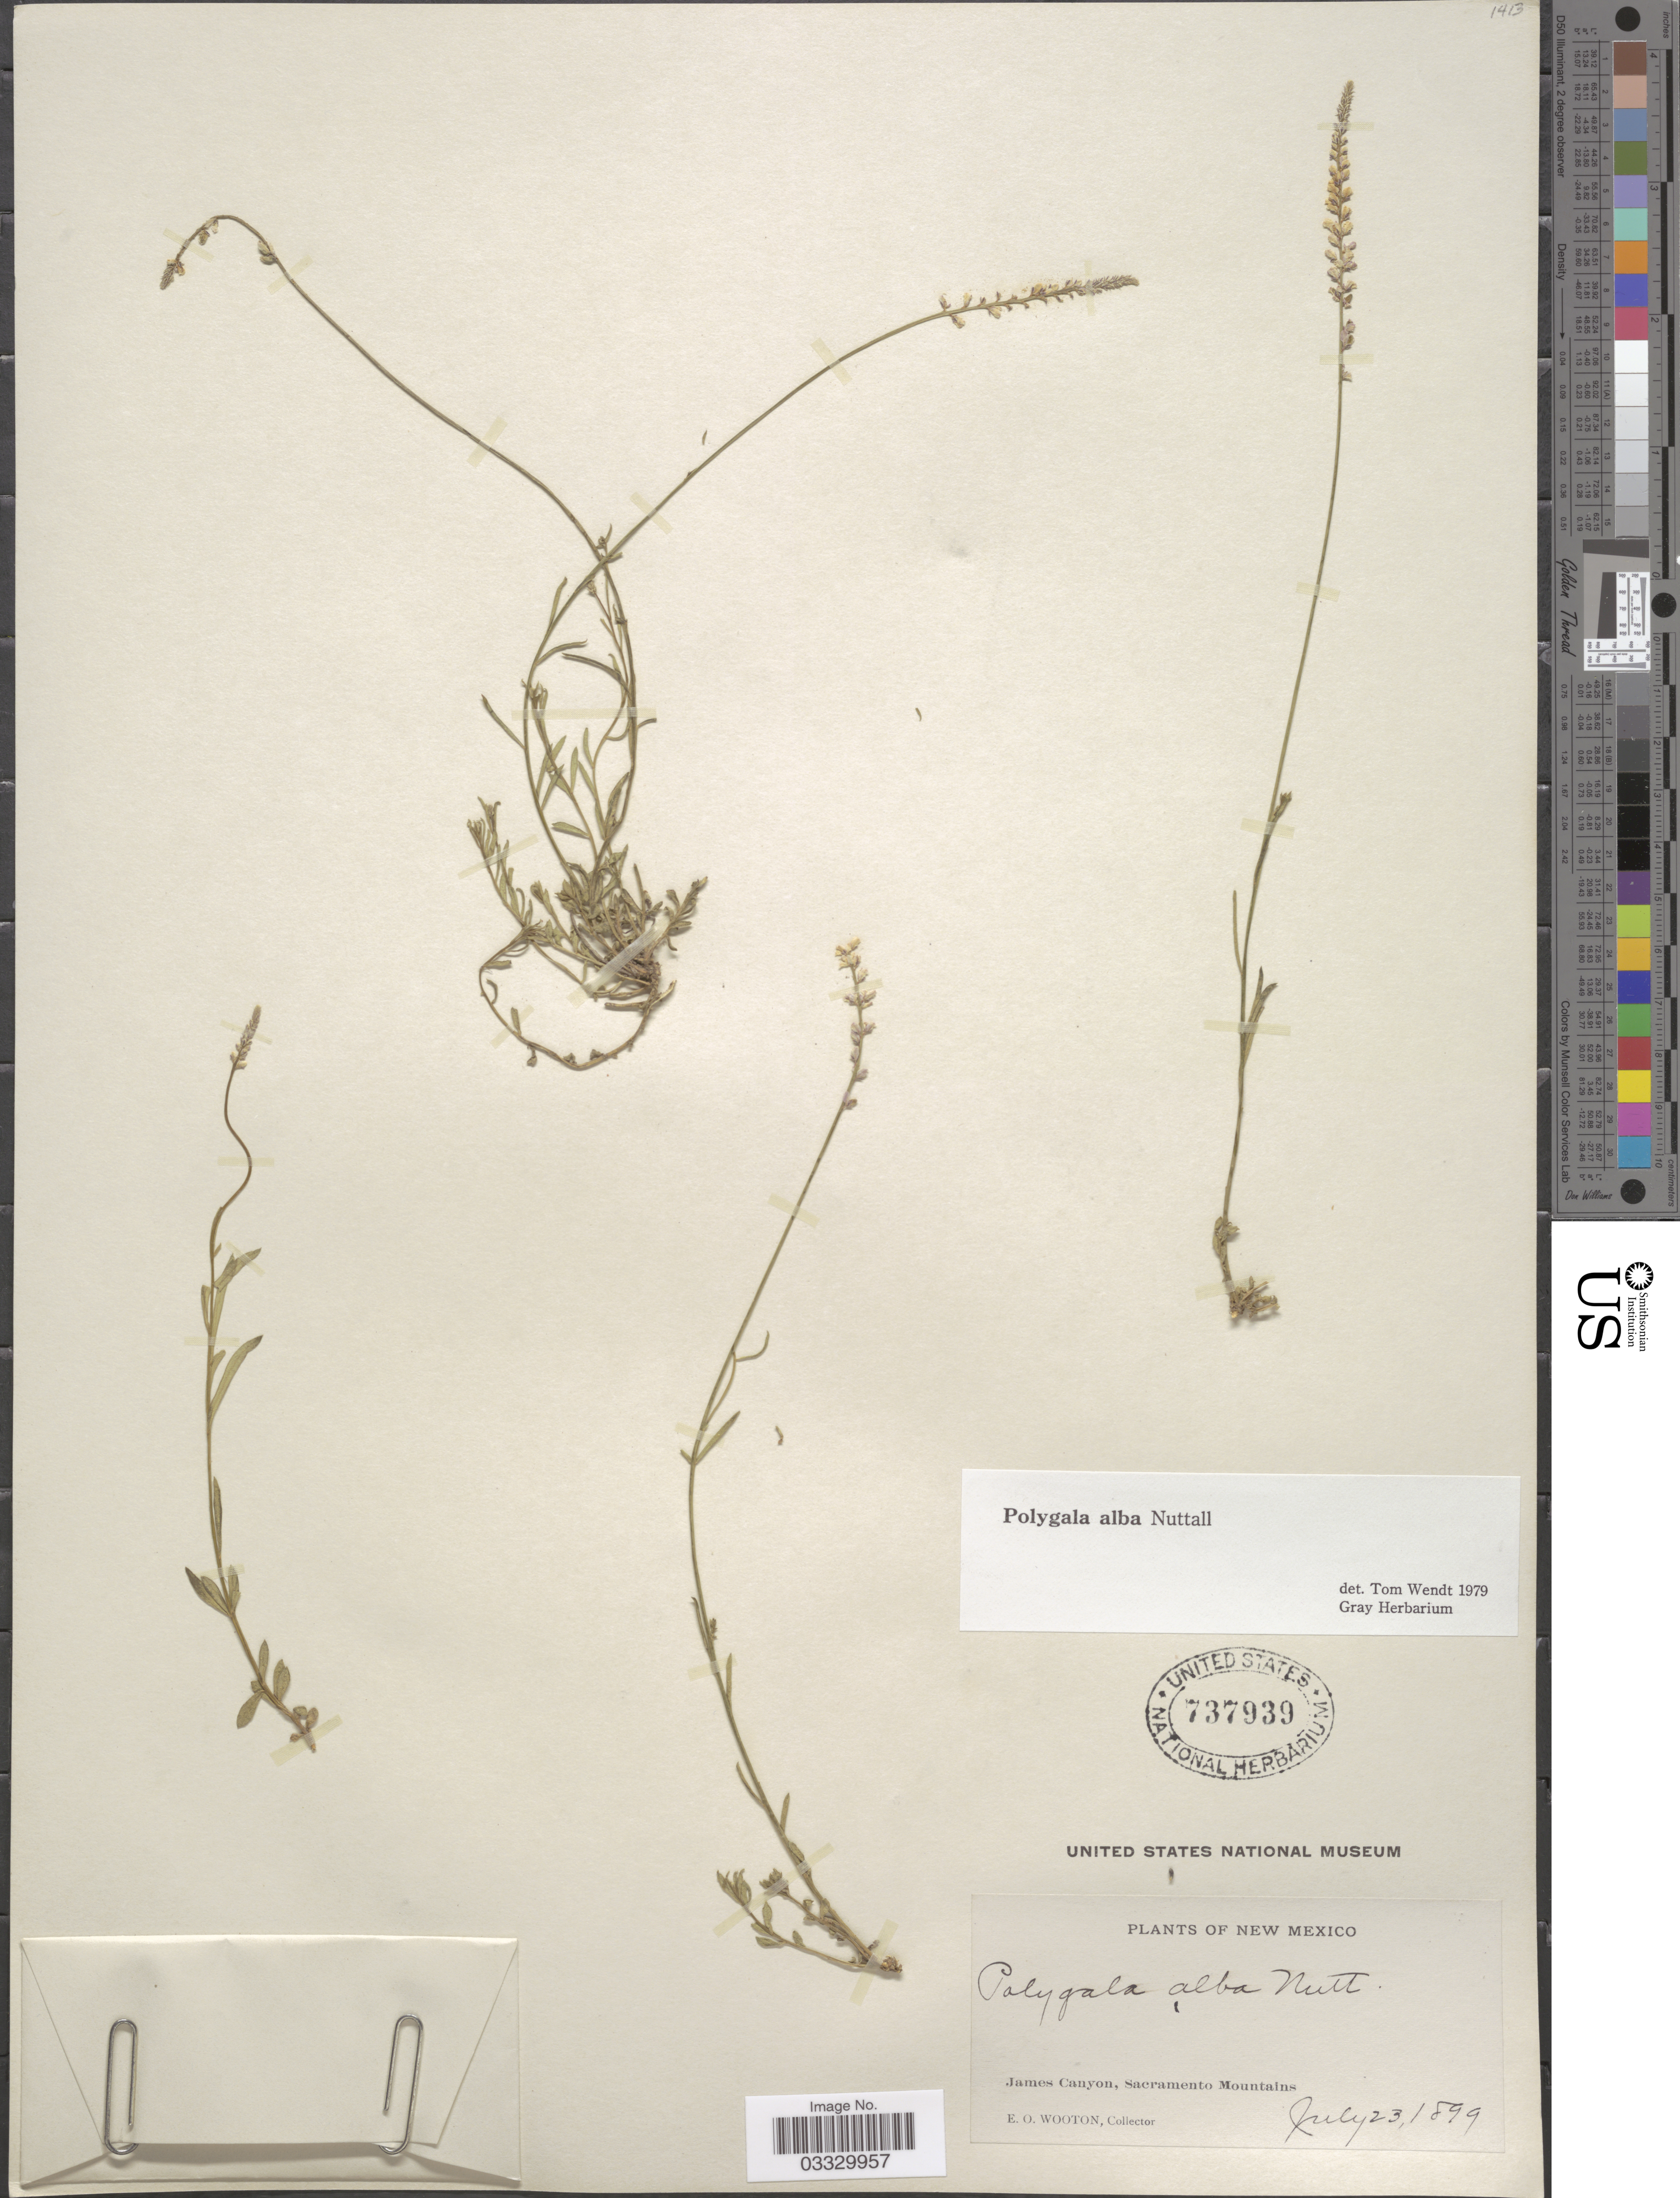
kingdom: Plantae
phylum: Tracheophyta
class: Magnoliopsida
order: Fabales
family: Polygalaceae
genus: Polygala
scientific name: Polygala alba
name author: Nutt.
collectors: E. O. Wooton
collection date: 1899-07-23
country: United States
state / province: New Mexico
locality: James Canyon, Sacramento Mountains.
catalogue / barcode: US 737939